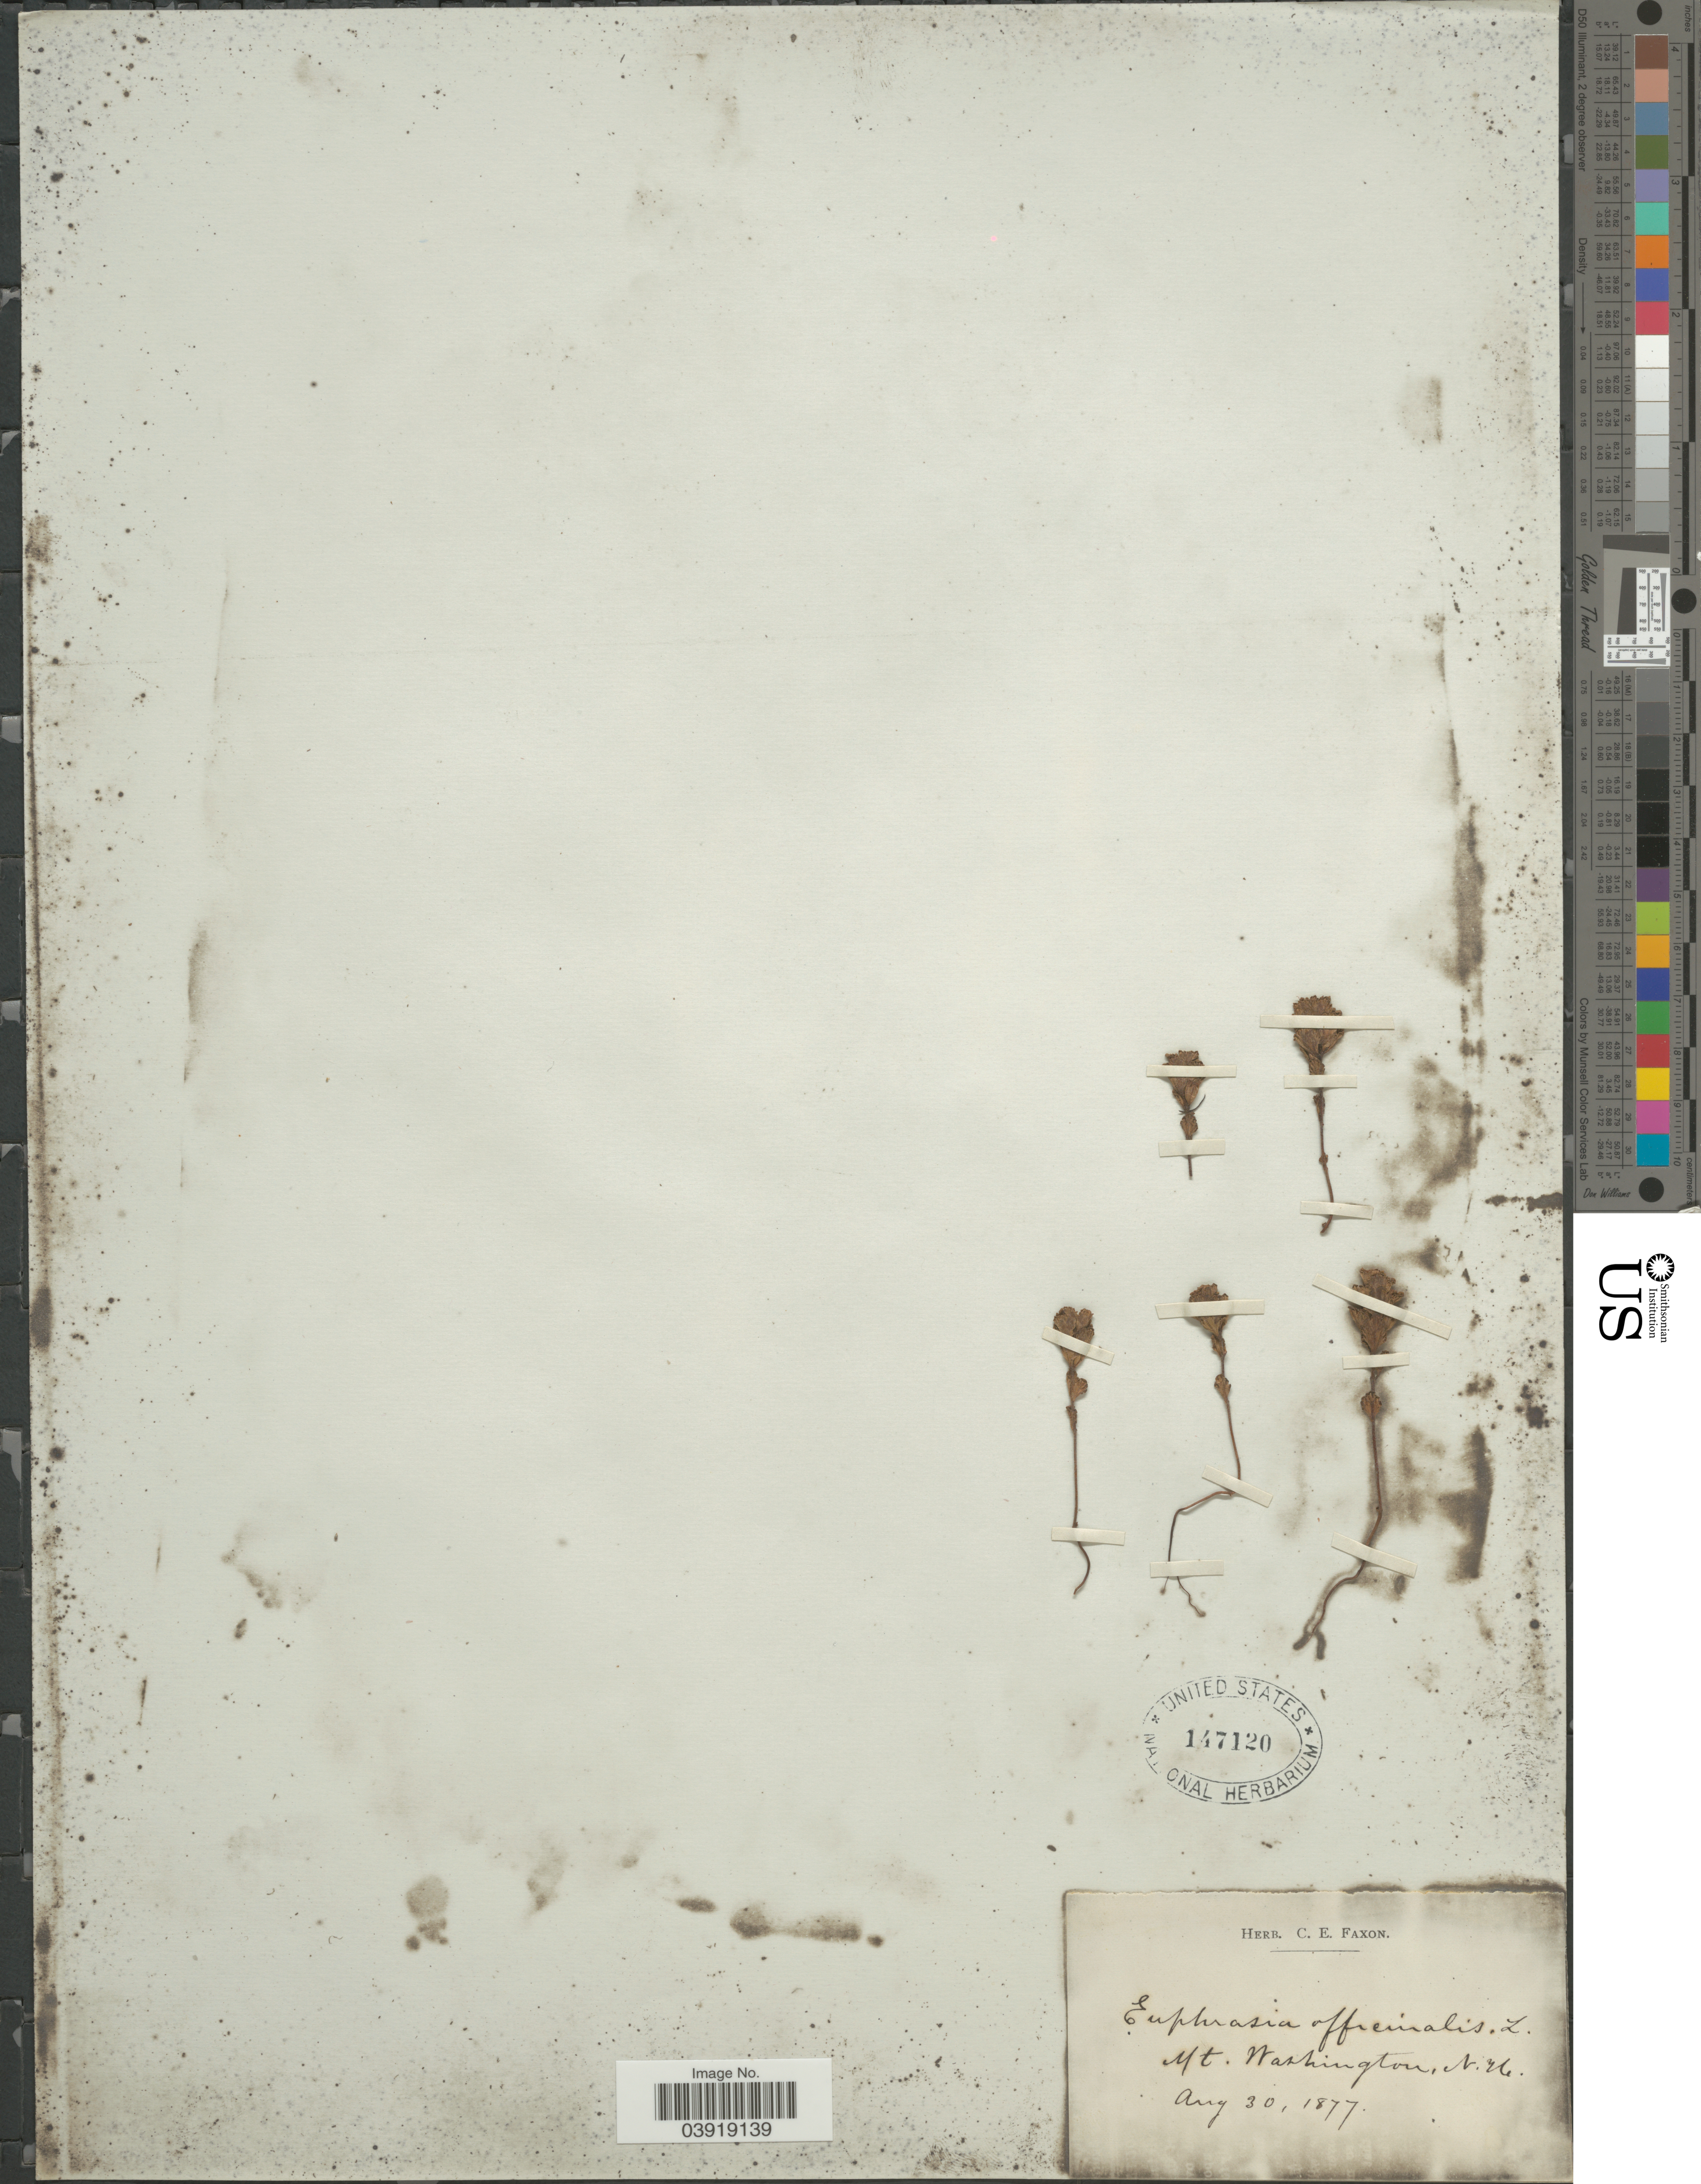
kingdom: Plantae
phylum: Tracheophyta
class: Magnoliopsida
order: Lamiales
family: Orobanchaceae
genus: Euphrasia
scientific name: Euphrasia sp.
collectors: ex herb. E. & C.E. Faxon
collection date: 1877-08-30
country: United States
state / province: New Hampshire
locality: Mt. Washington.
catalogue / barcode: US 147120